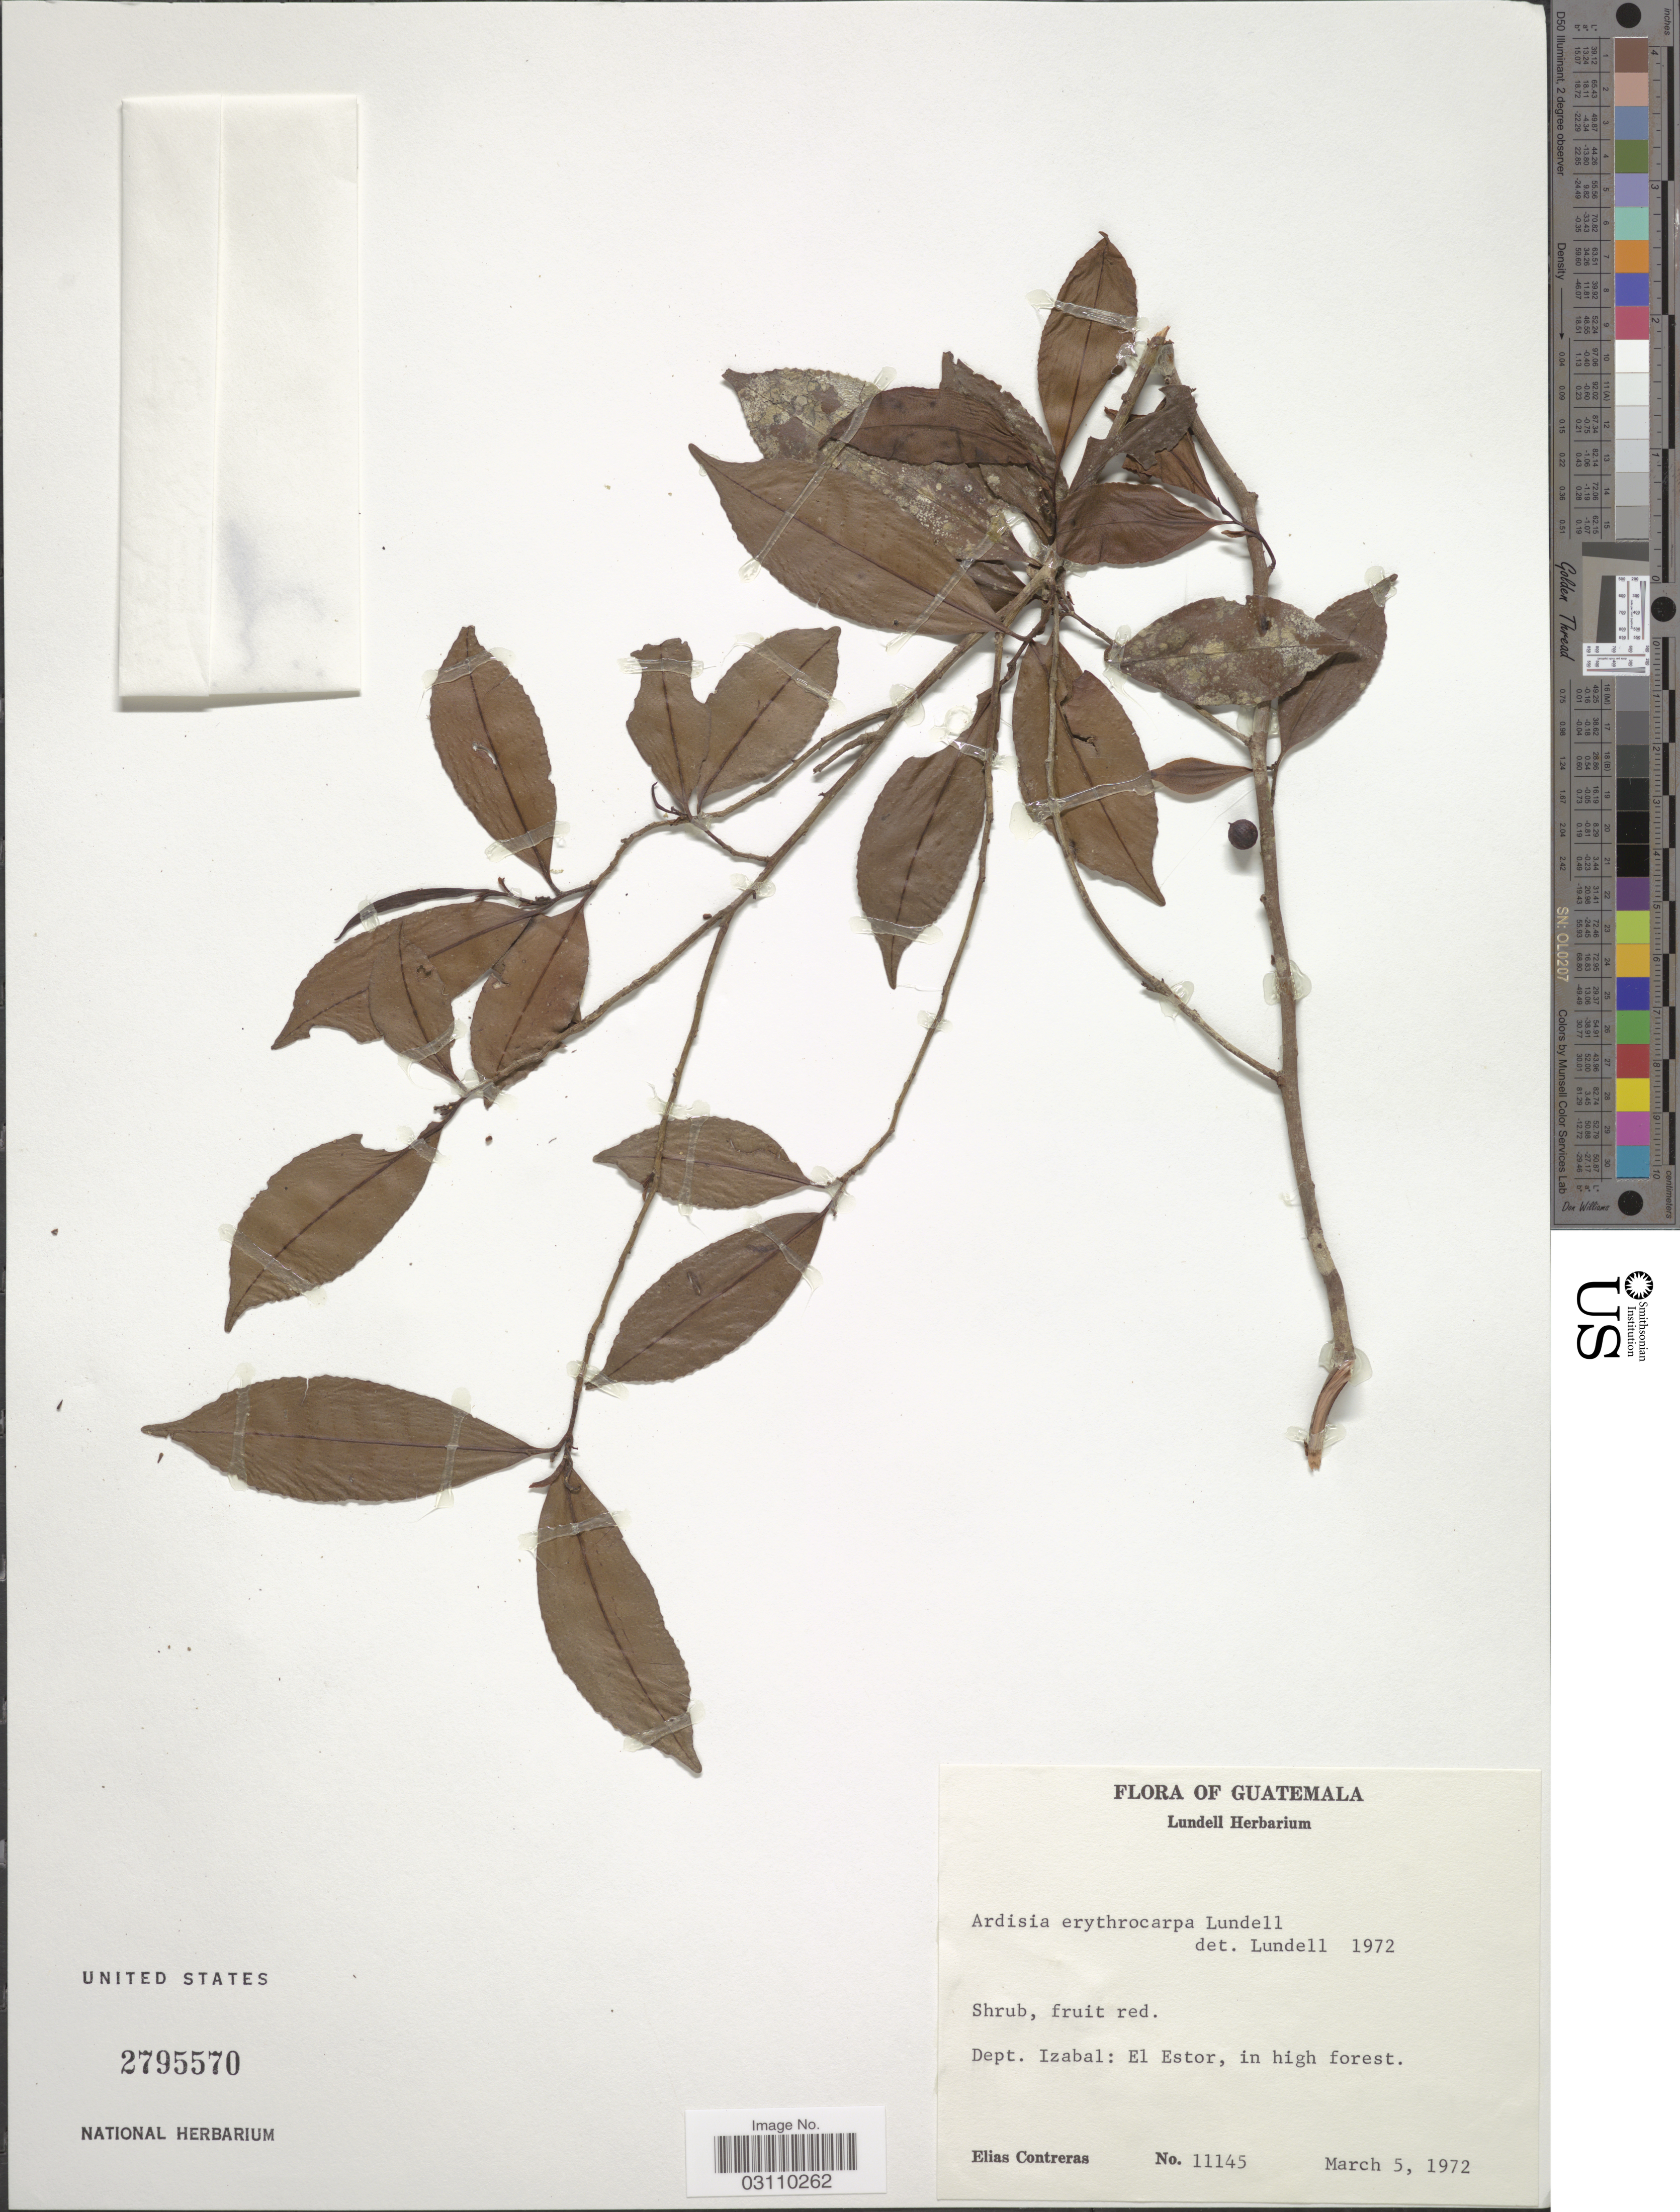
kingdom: Plantae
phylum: Tracheophyta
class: Magnoliopsida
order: Ericales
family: Primulaceae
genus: Ardisia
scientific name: Ardisia erythrocarpa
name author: Lundell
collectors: E. Contreras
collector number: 11145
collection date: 1972-03-05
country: Guatemala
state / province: Izabal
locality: Dept. Izabal: El Estor, in high forest.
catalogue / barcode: US 2795570